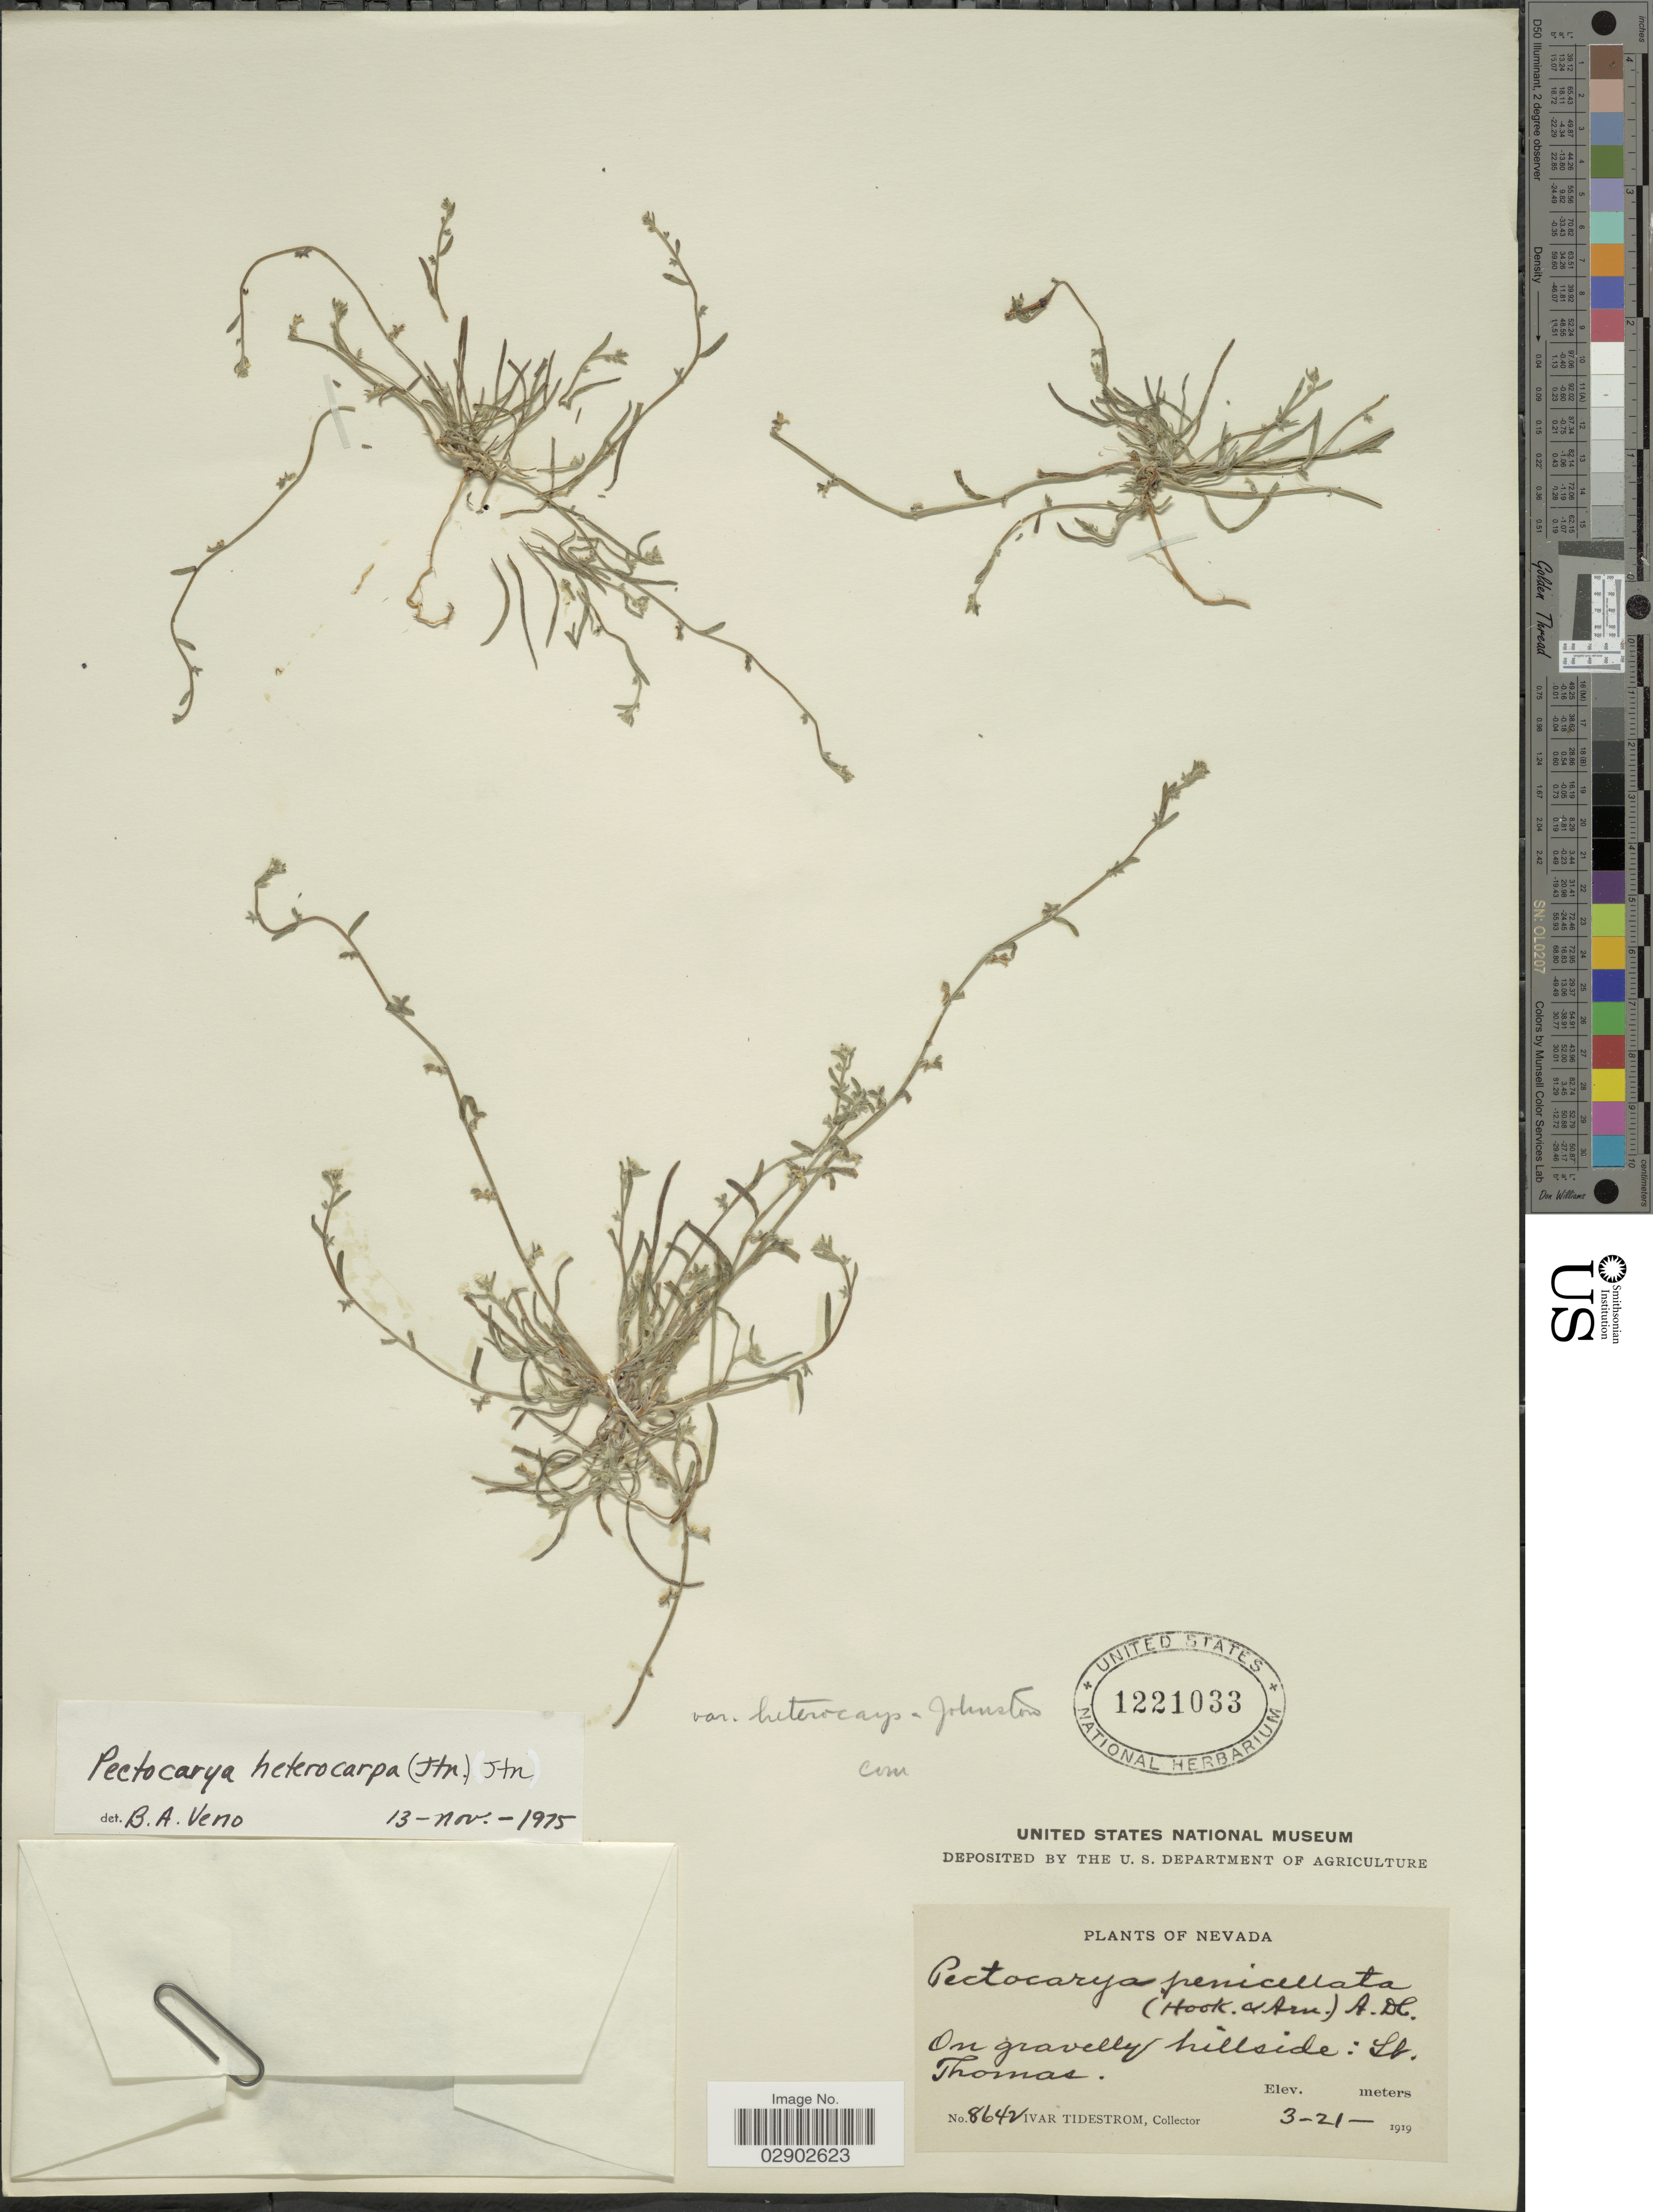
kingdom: Plantae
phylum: Tracheophyta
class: Magnoliopsida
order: Boraginales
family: Boraginaceae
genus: Pectocarya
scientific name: Pectocarya heterocarpa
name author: (I.M. Johnst.) I.M. Johnst.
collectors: I. F. Tidestrom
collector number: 8642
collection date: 1919-03-21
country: United States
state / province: Nevada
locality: St. Thomas.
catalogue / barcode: US 1221033